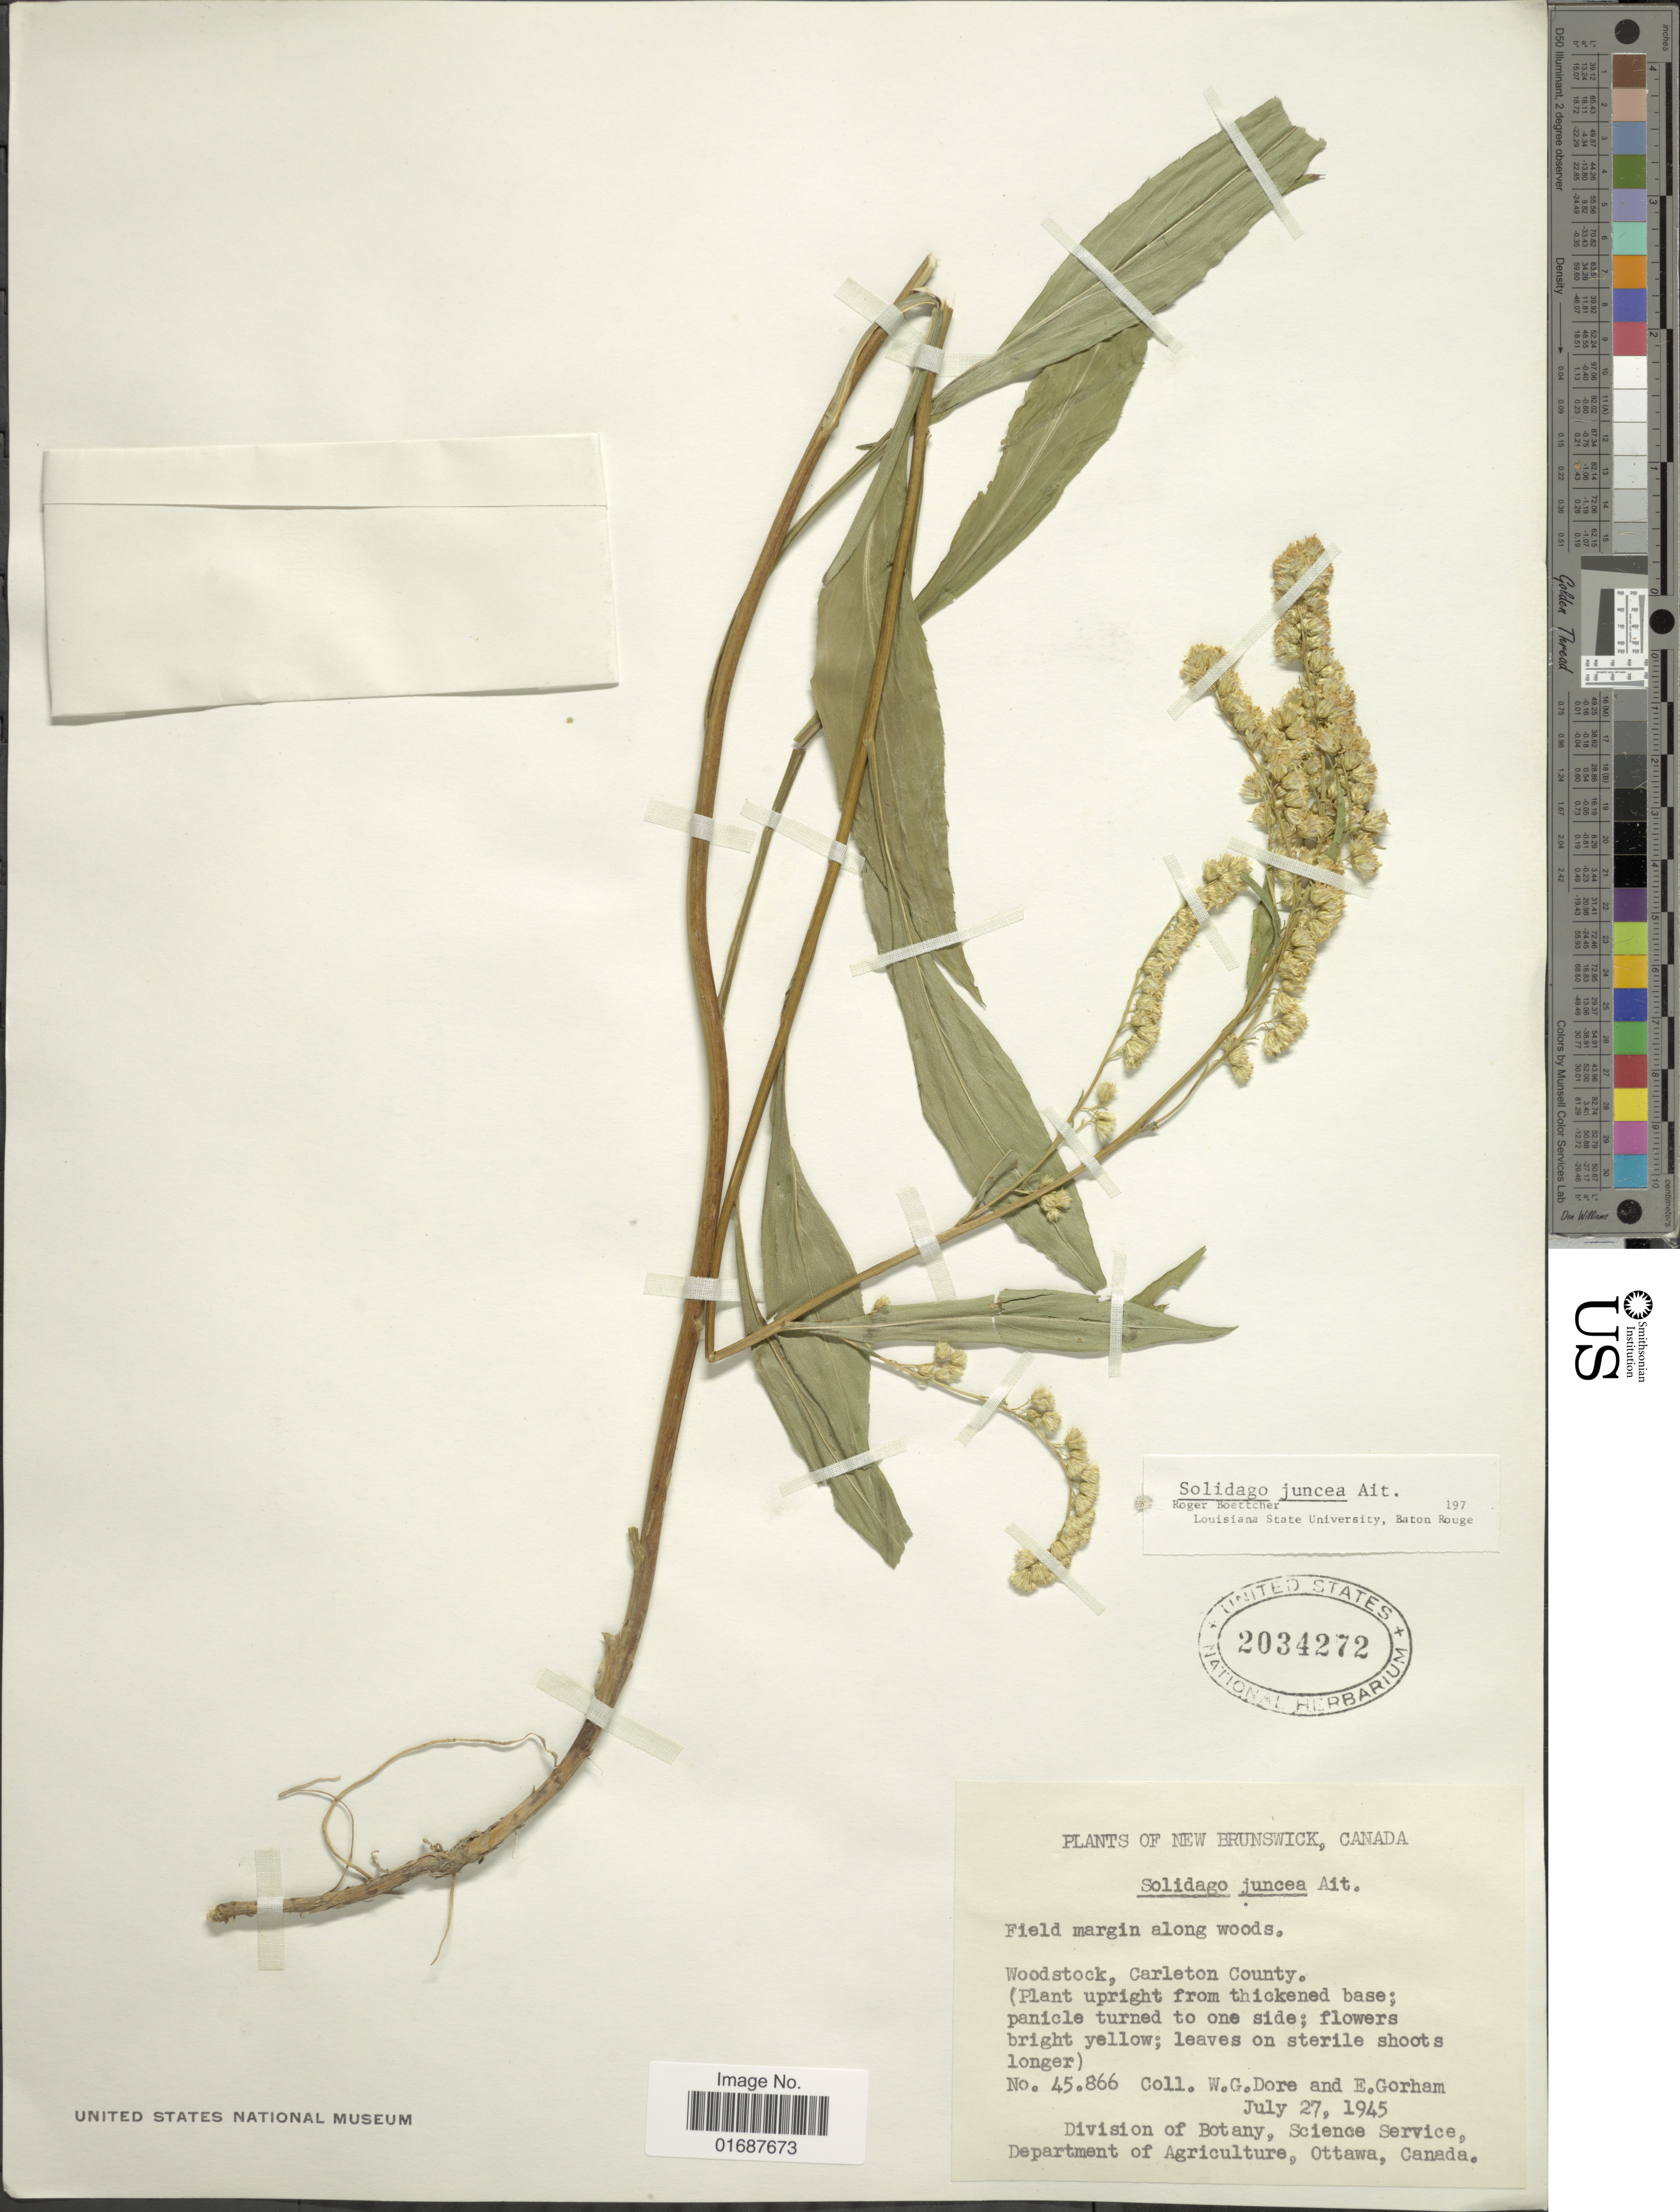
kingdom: Plantae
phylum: Tracheophyta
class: Magnoliopsida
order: Asterales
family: Asteraceae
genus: Solidago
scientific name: Solidago juncea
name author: Aiton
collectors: W. Dore & E. Gorham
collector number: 45866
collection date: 1945-07-27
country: Canada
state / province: New Brunswick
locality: Woodstock, Carleton County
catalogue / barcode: US 2034272